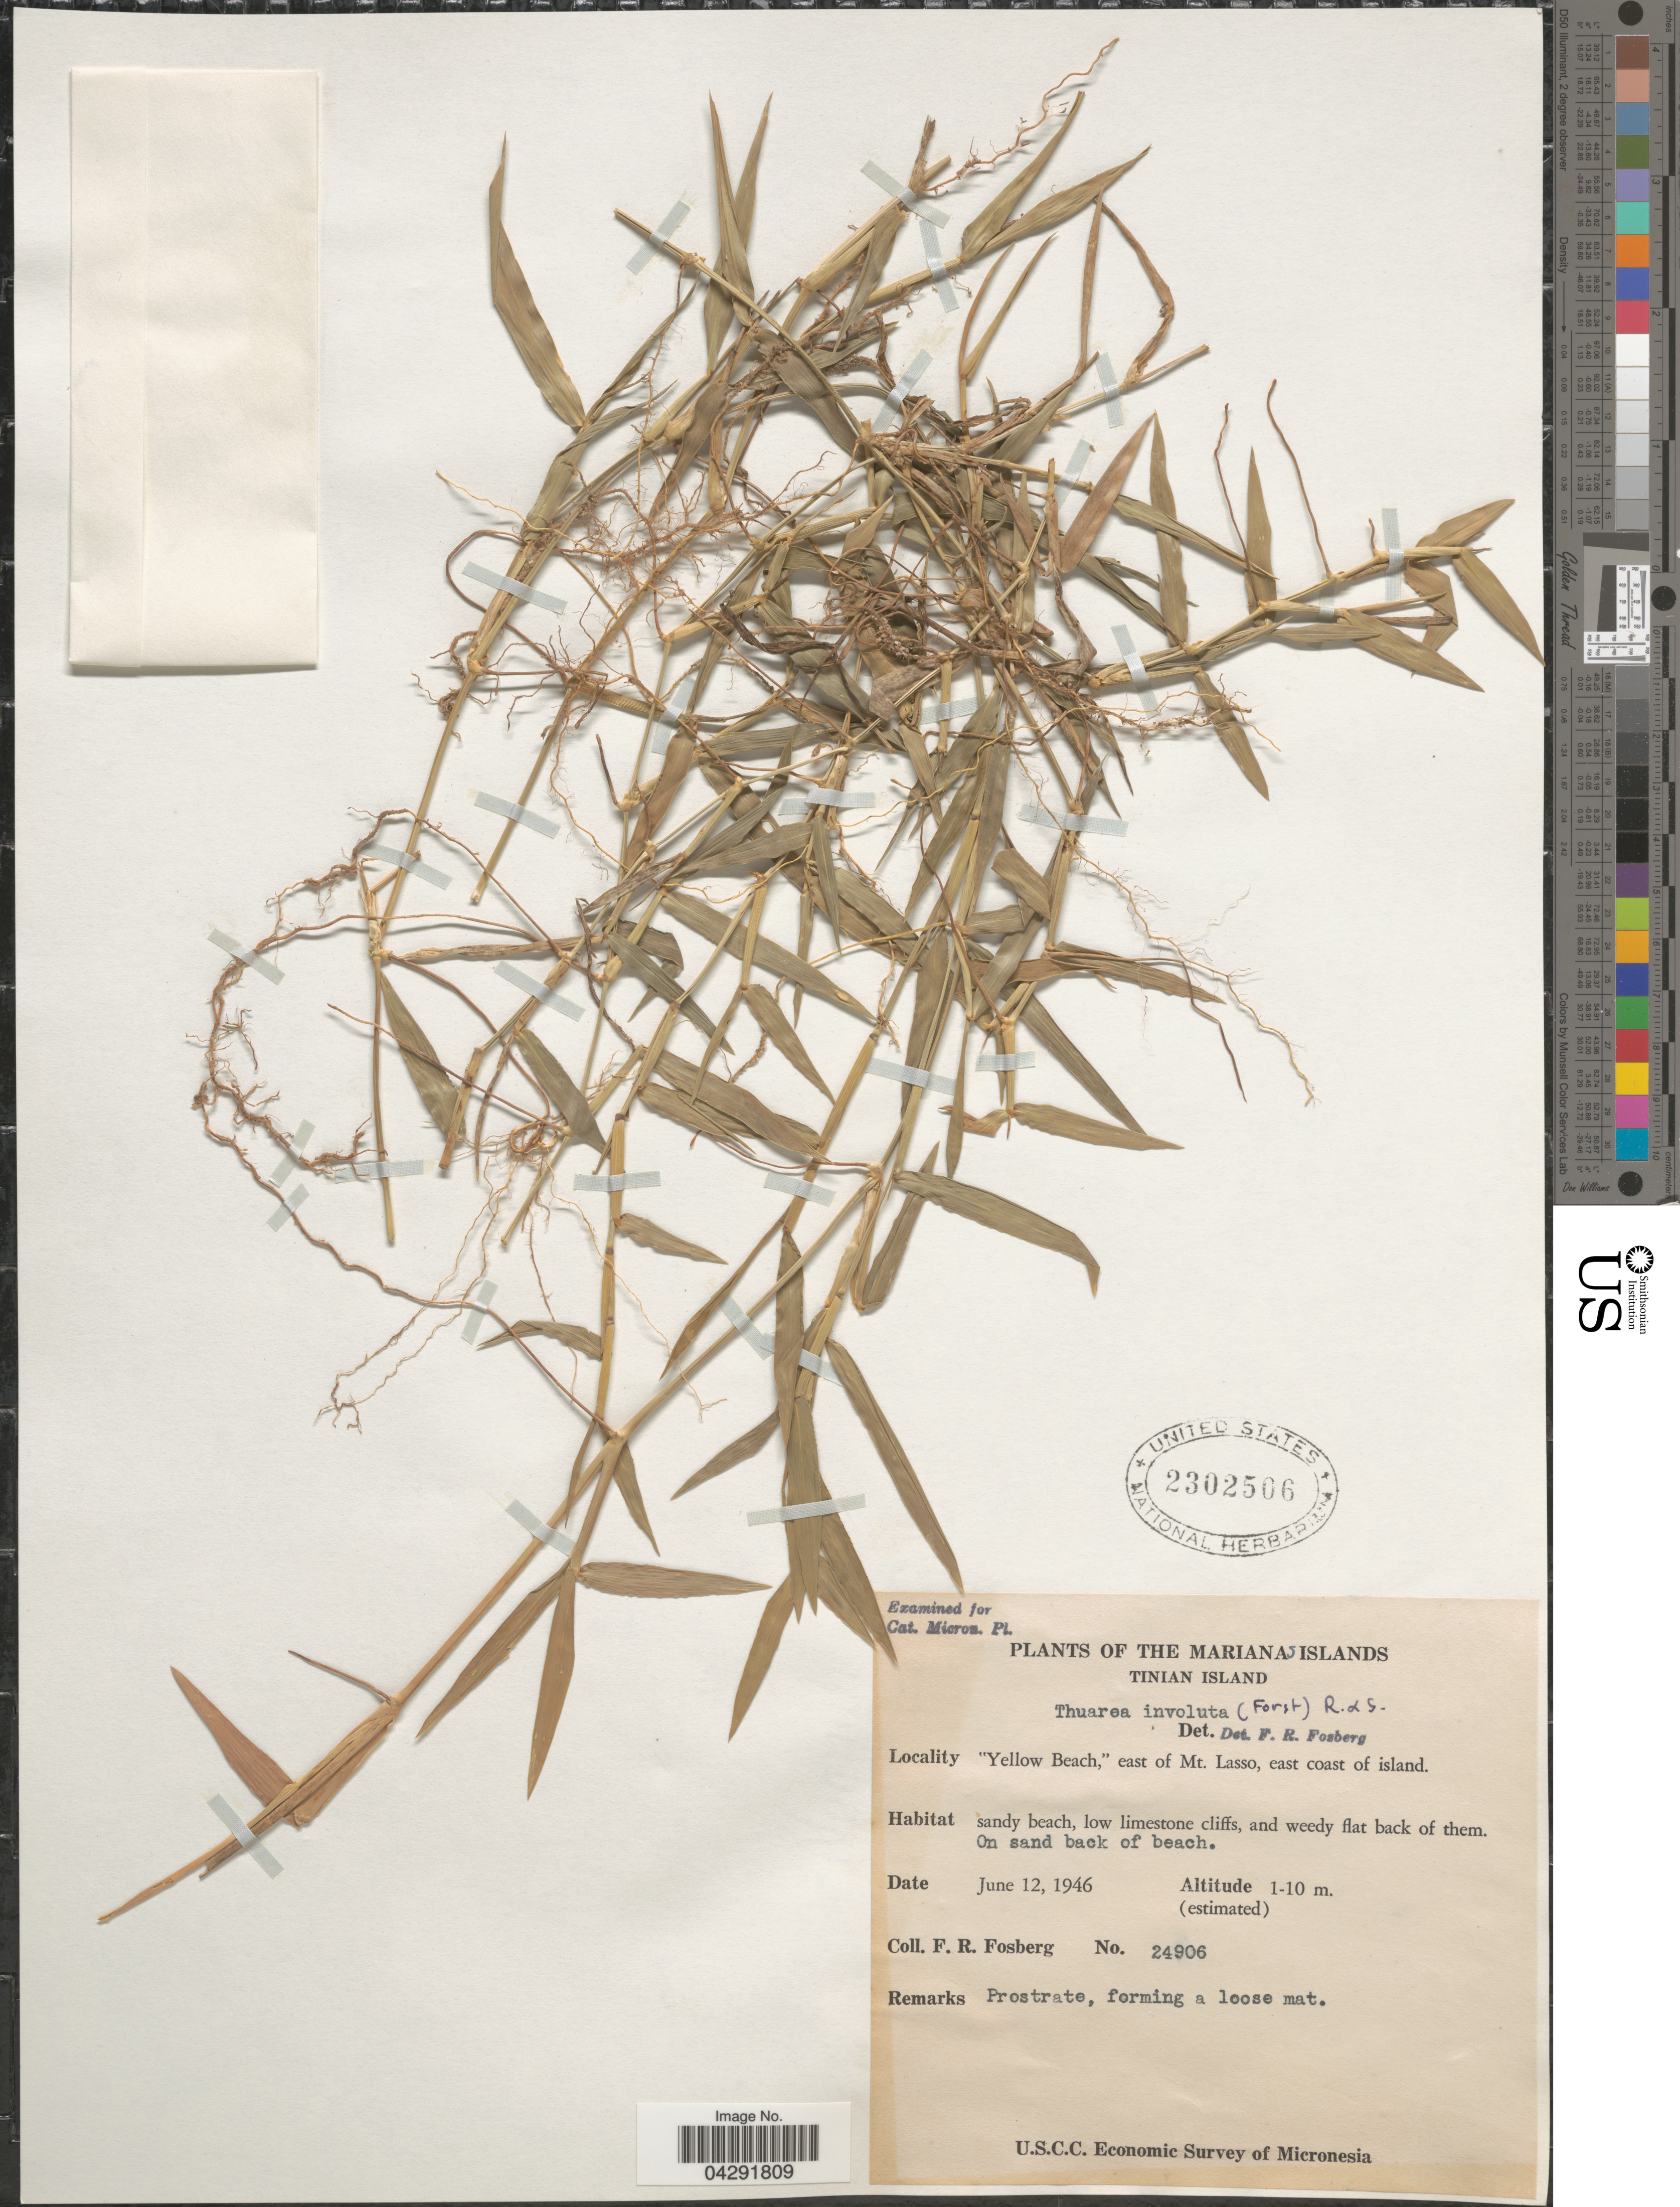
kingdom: Plantae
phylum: Tracheophyta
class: Liliopsida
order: Poales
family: Poaceae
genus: Thuarea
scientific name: Thuarea involuta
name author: (G. Forst.) R. Br. ex Sm.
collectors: F. R. Fosberg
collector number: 24906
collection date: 1946-06-12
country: Northern Mariana Islands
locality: Marianas Islands. Tinian Island. "Yellow Beach," east of Mt. Lasso, east coast of island. On sand of back beach. U.S.C.C. Economic Survey of Micronesia.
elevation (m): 1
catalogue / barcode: US 2302506